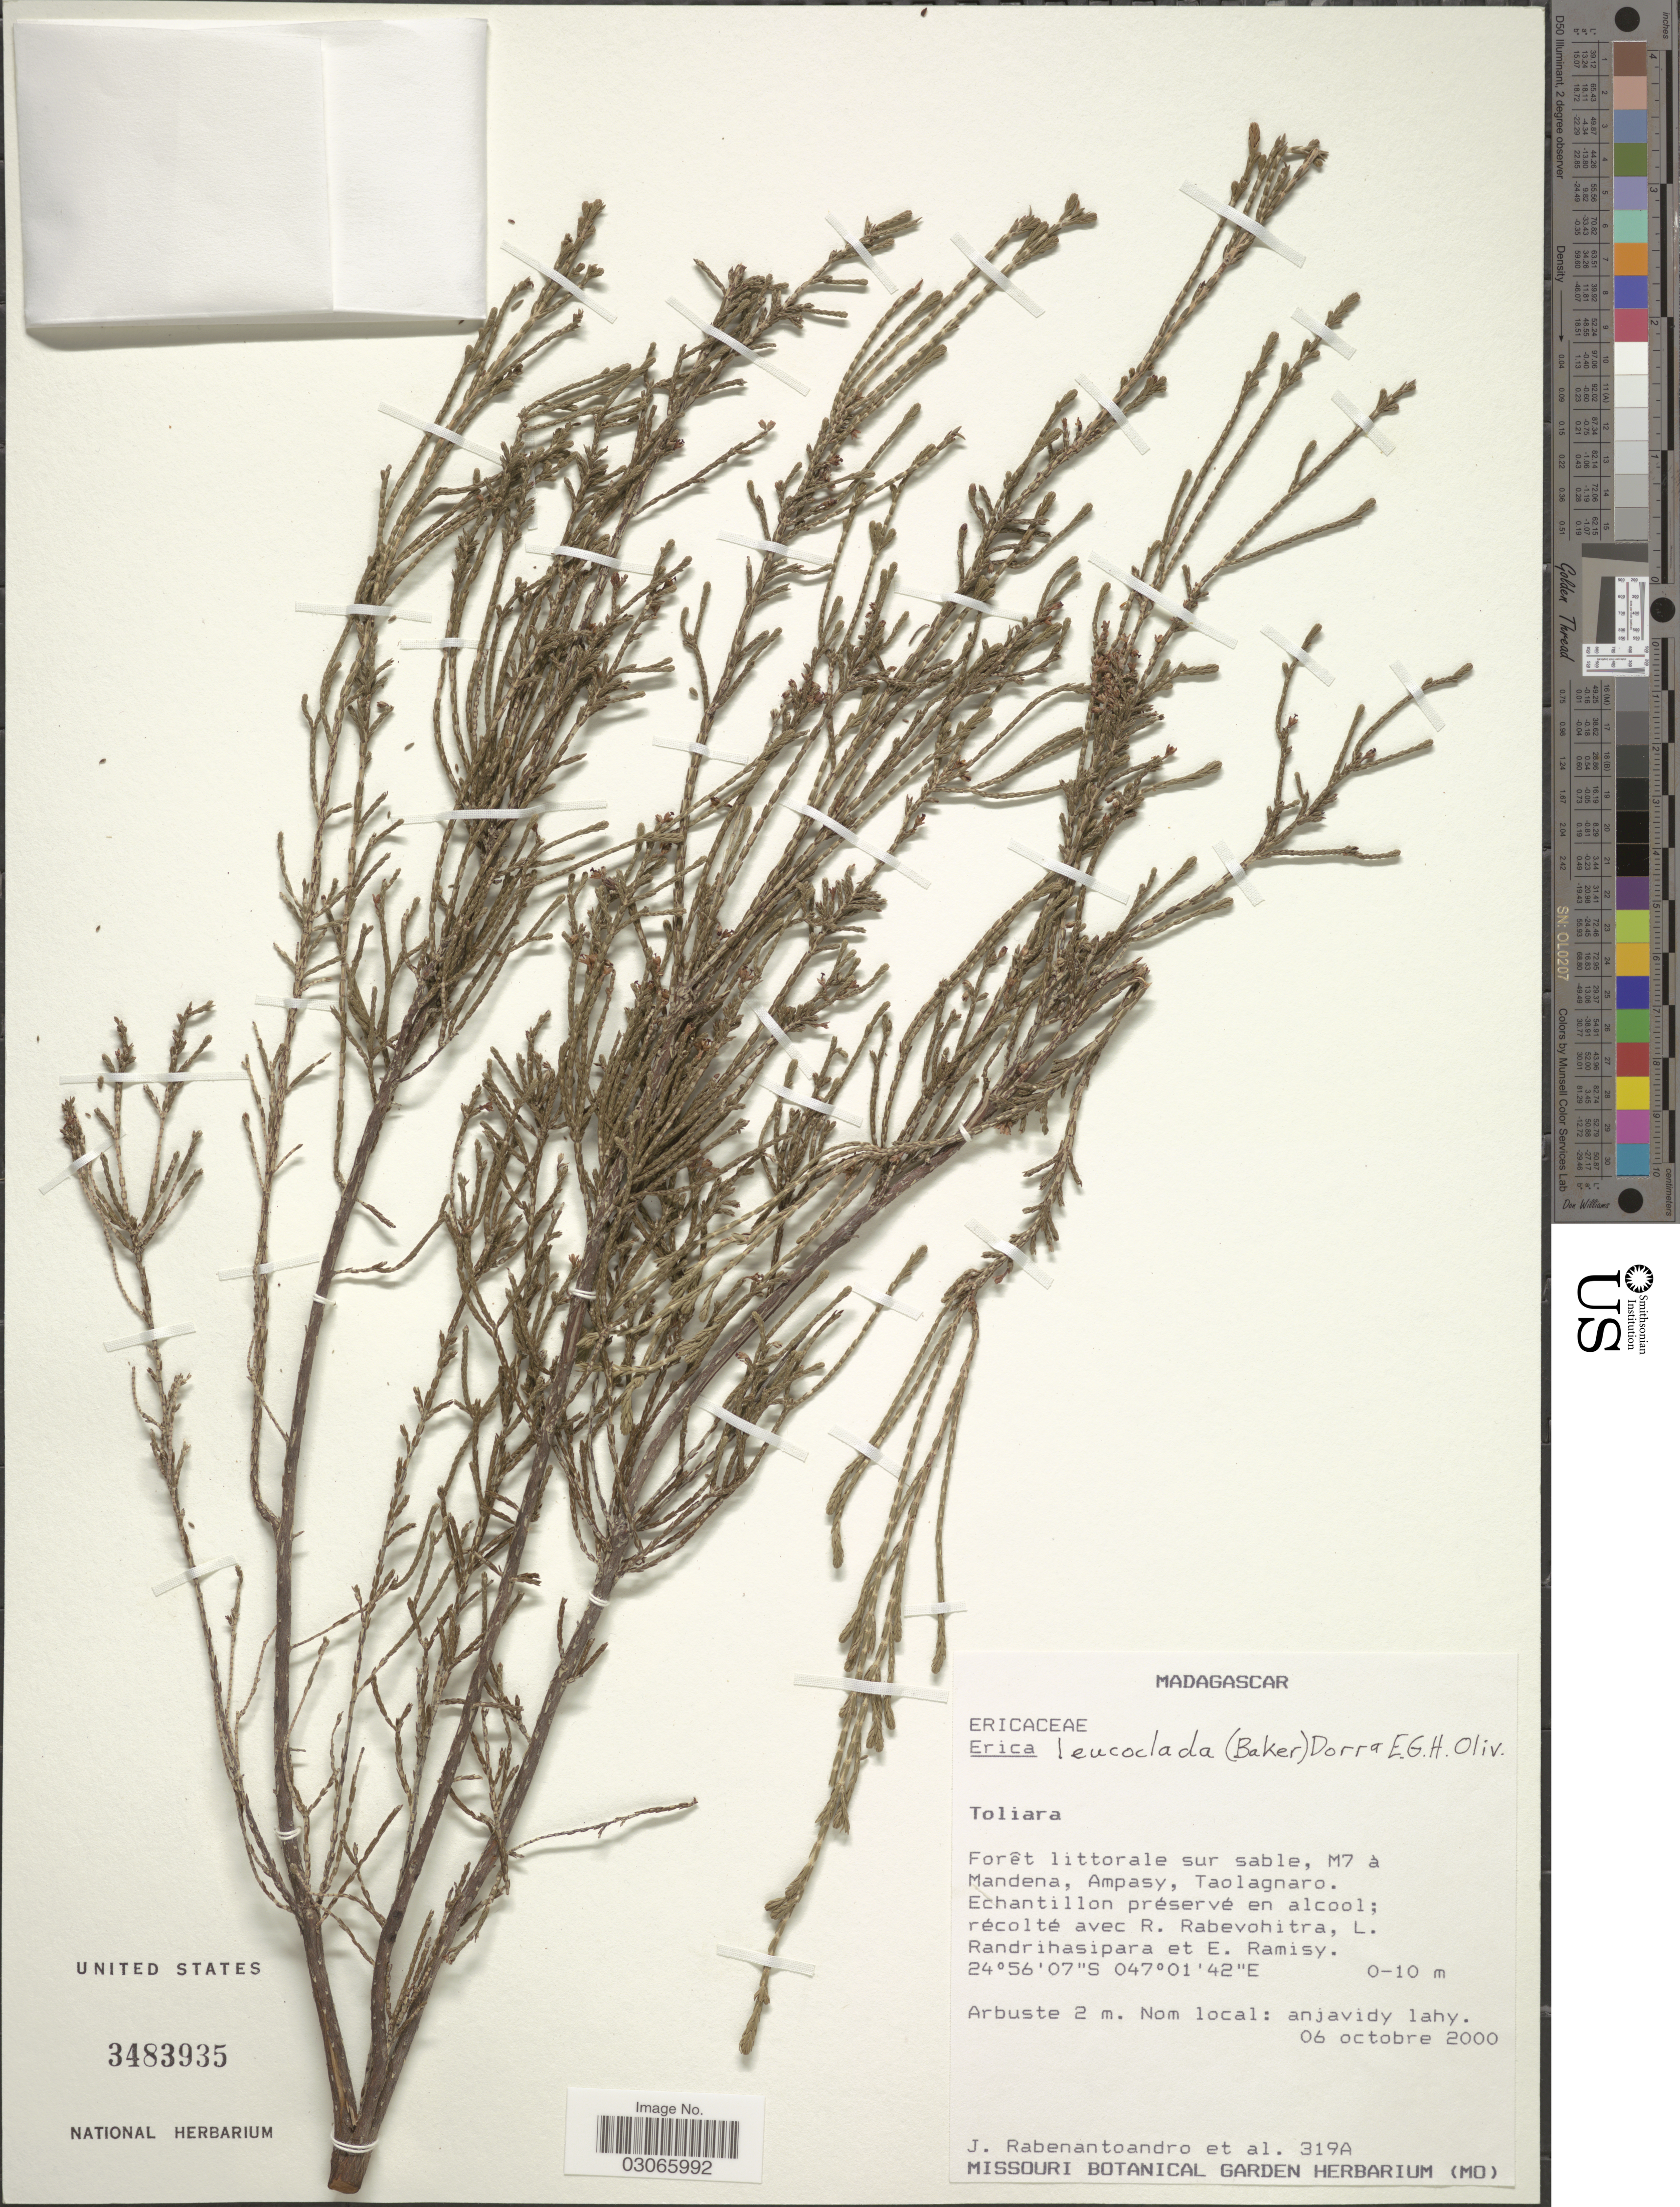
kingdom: Plantae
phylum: Tracheophyta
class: Magnoliopsida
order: Ericales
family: Ericaceae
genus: Erica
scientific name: Erica leucoclada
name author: (Baker) Dorr & E.G.H. Oliv.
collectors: J. Rabenantoandro, R. Rabevohitra, L. Randrihasipara & E. Ramisy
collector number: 319A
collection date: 2000-10-06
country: Madagascar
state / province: Anosy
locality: Forêt littorale sur sable, M7 à Mandena, Ampasy, Taolagnaro.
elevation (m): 0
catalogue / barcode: US 3483935